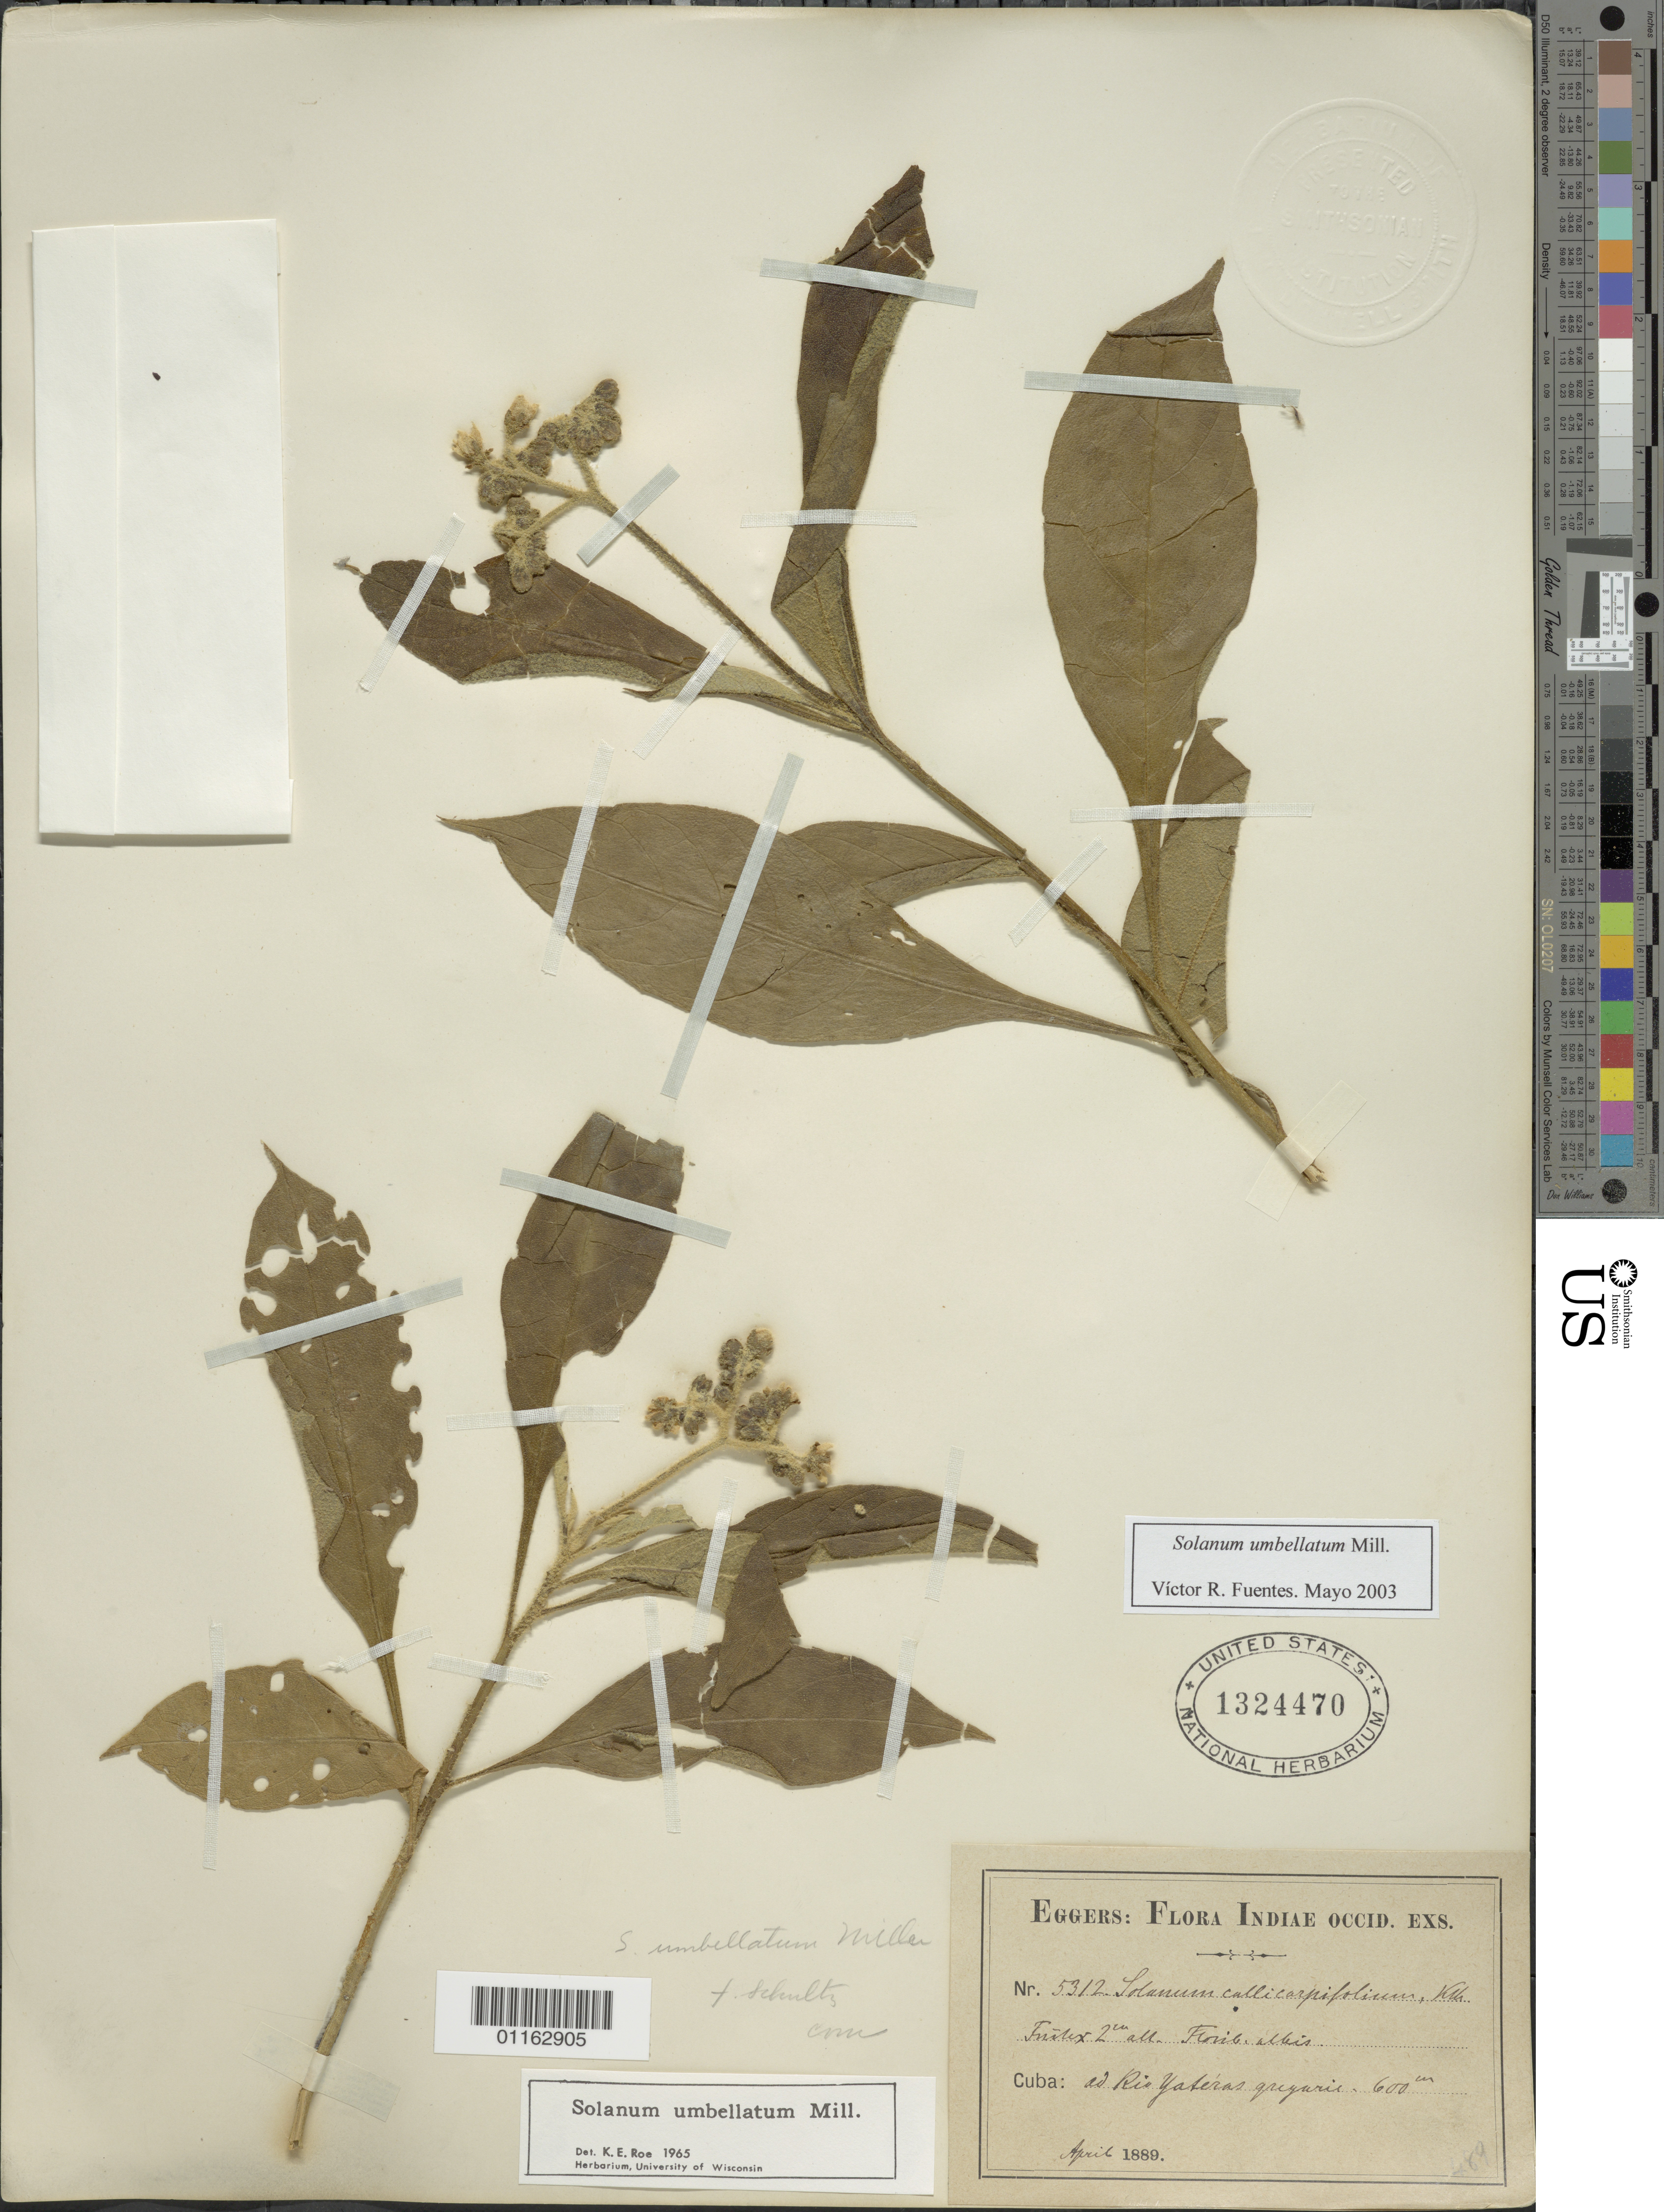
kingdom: Plantae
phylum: Tracheophyta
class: Magnoliopsida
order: Solanales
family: Solanaceae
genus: Solanum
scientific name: Solanum umbellatum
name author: Mill.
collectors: -. Eggers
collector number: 5312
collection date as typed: Apr 1889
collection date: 1889-04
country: Cuba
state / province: Guantánamo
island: Cuba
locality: Rio Yateras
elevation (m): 600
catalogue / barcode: US 1324470